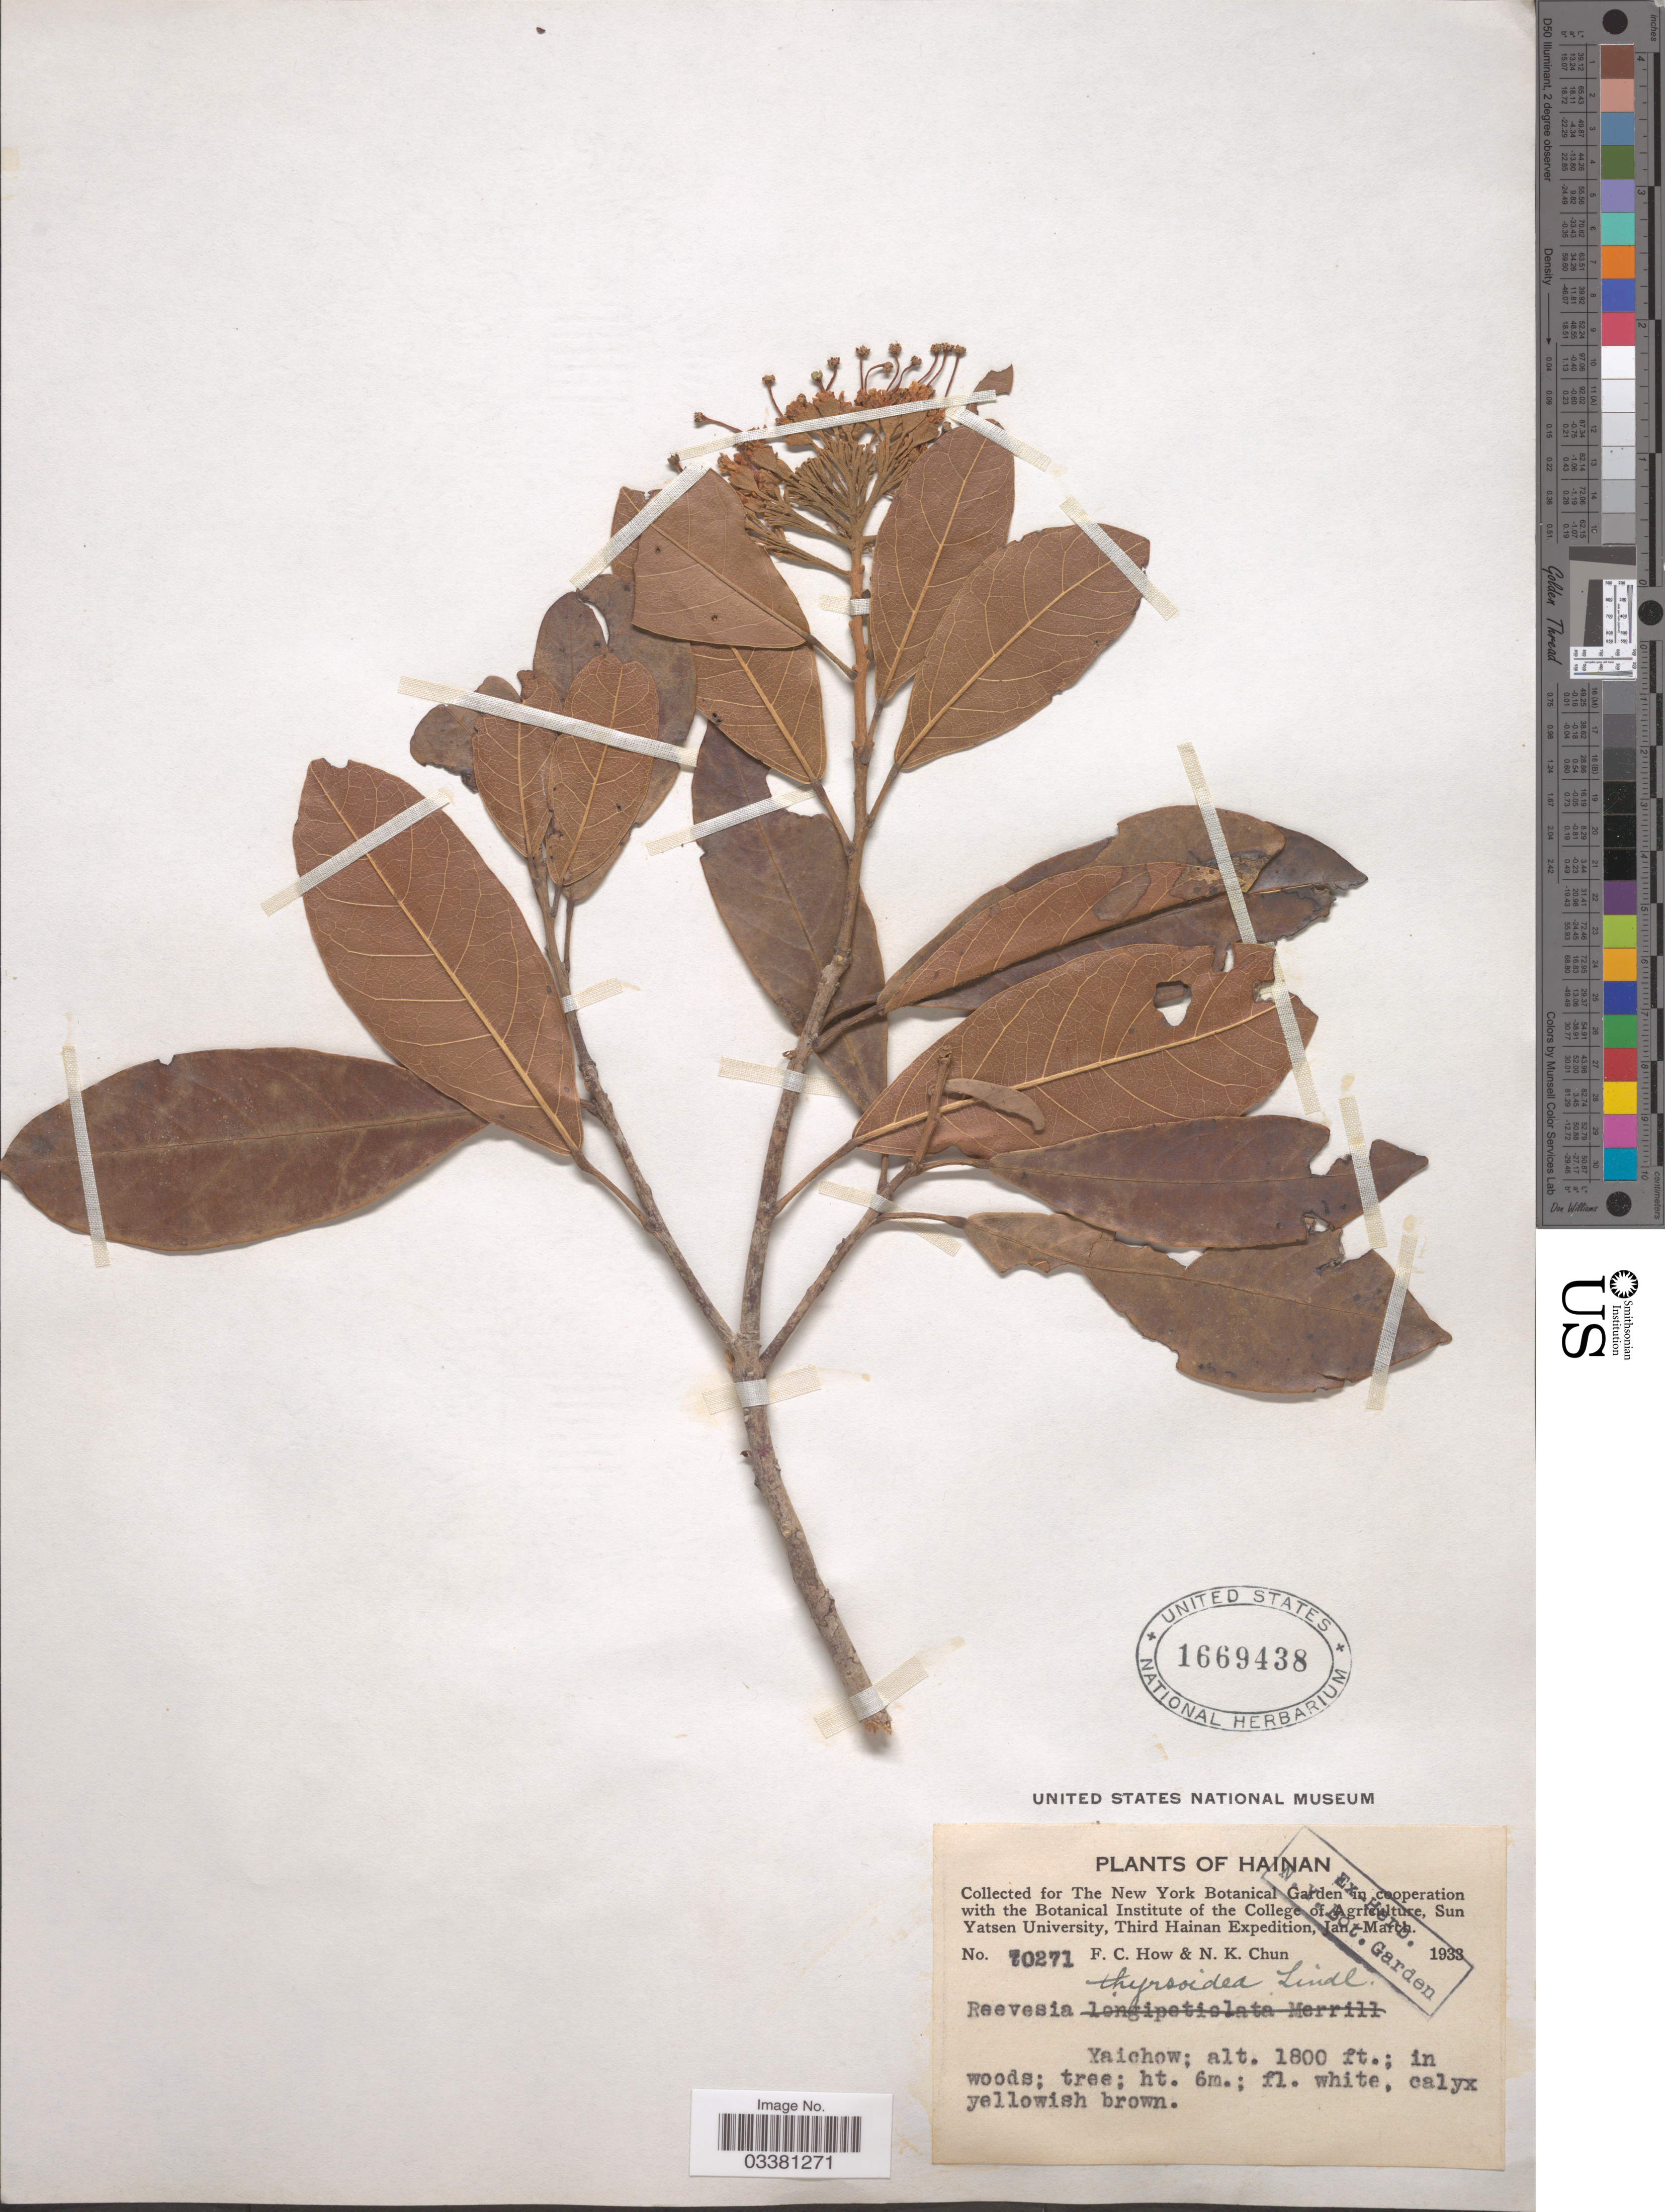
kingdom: Plantae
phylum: Tracheophyta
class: Magnoliopsida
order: Malvales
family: Malvaceae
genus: Reevesia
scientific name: Reevesia longipetiolata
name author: Merr. & Chun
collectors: F. C. How & N. K. Chun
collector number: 70271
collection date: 1933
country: China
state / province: Hainan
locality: Yaichow.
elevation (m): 549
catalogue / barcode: US 1669438